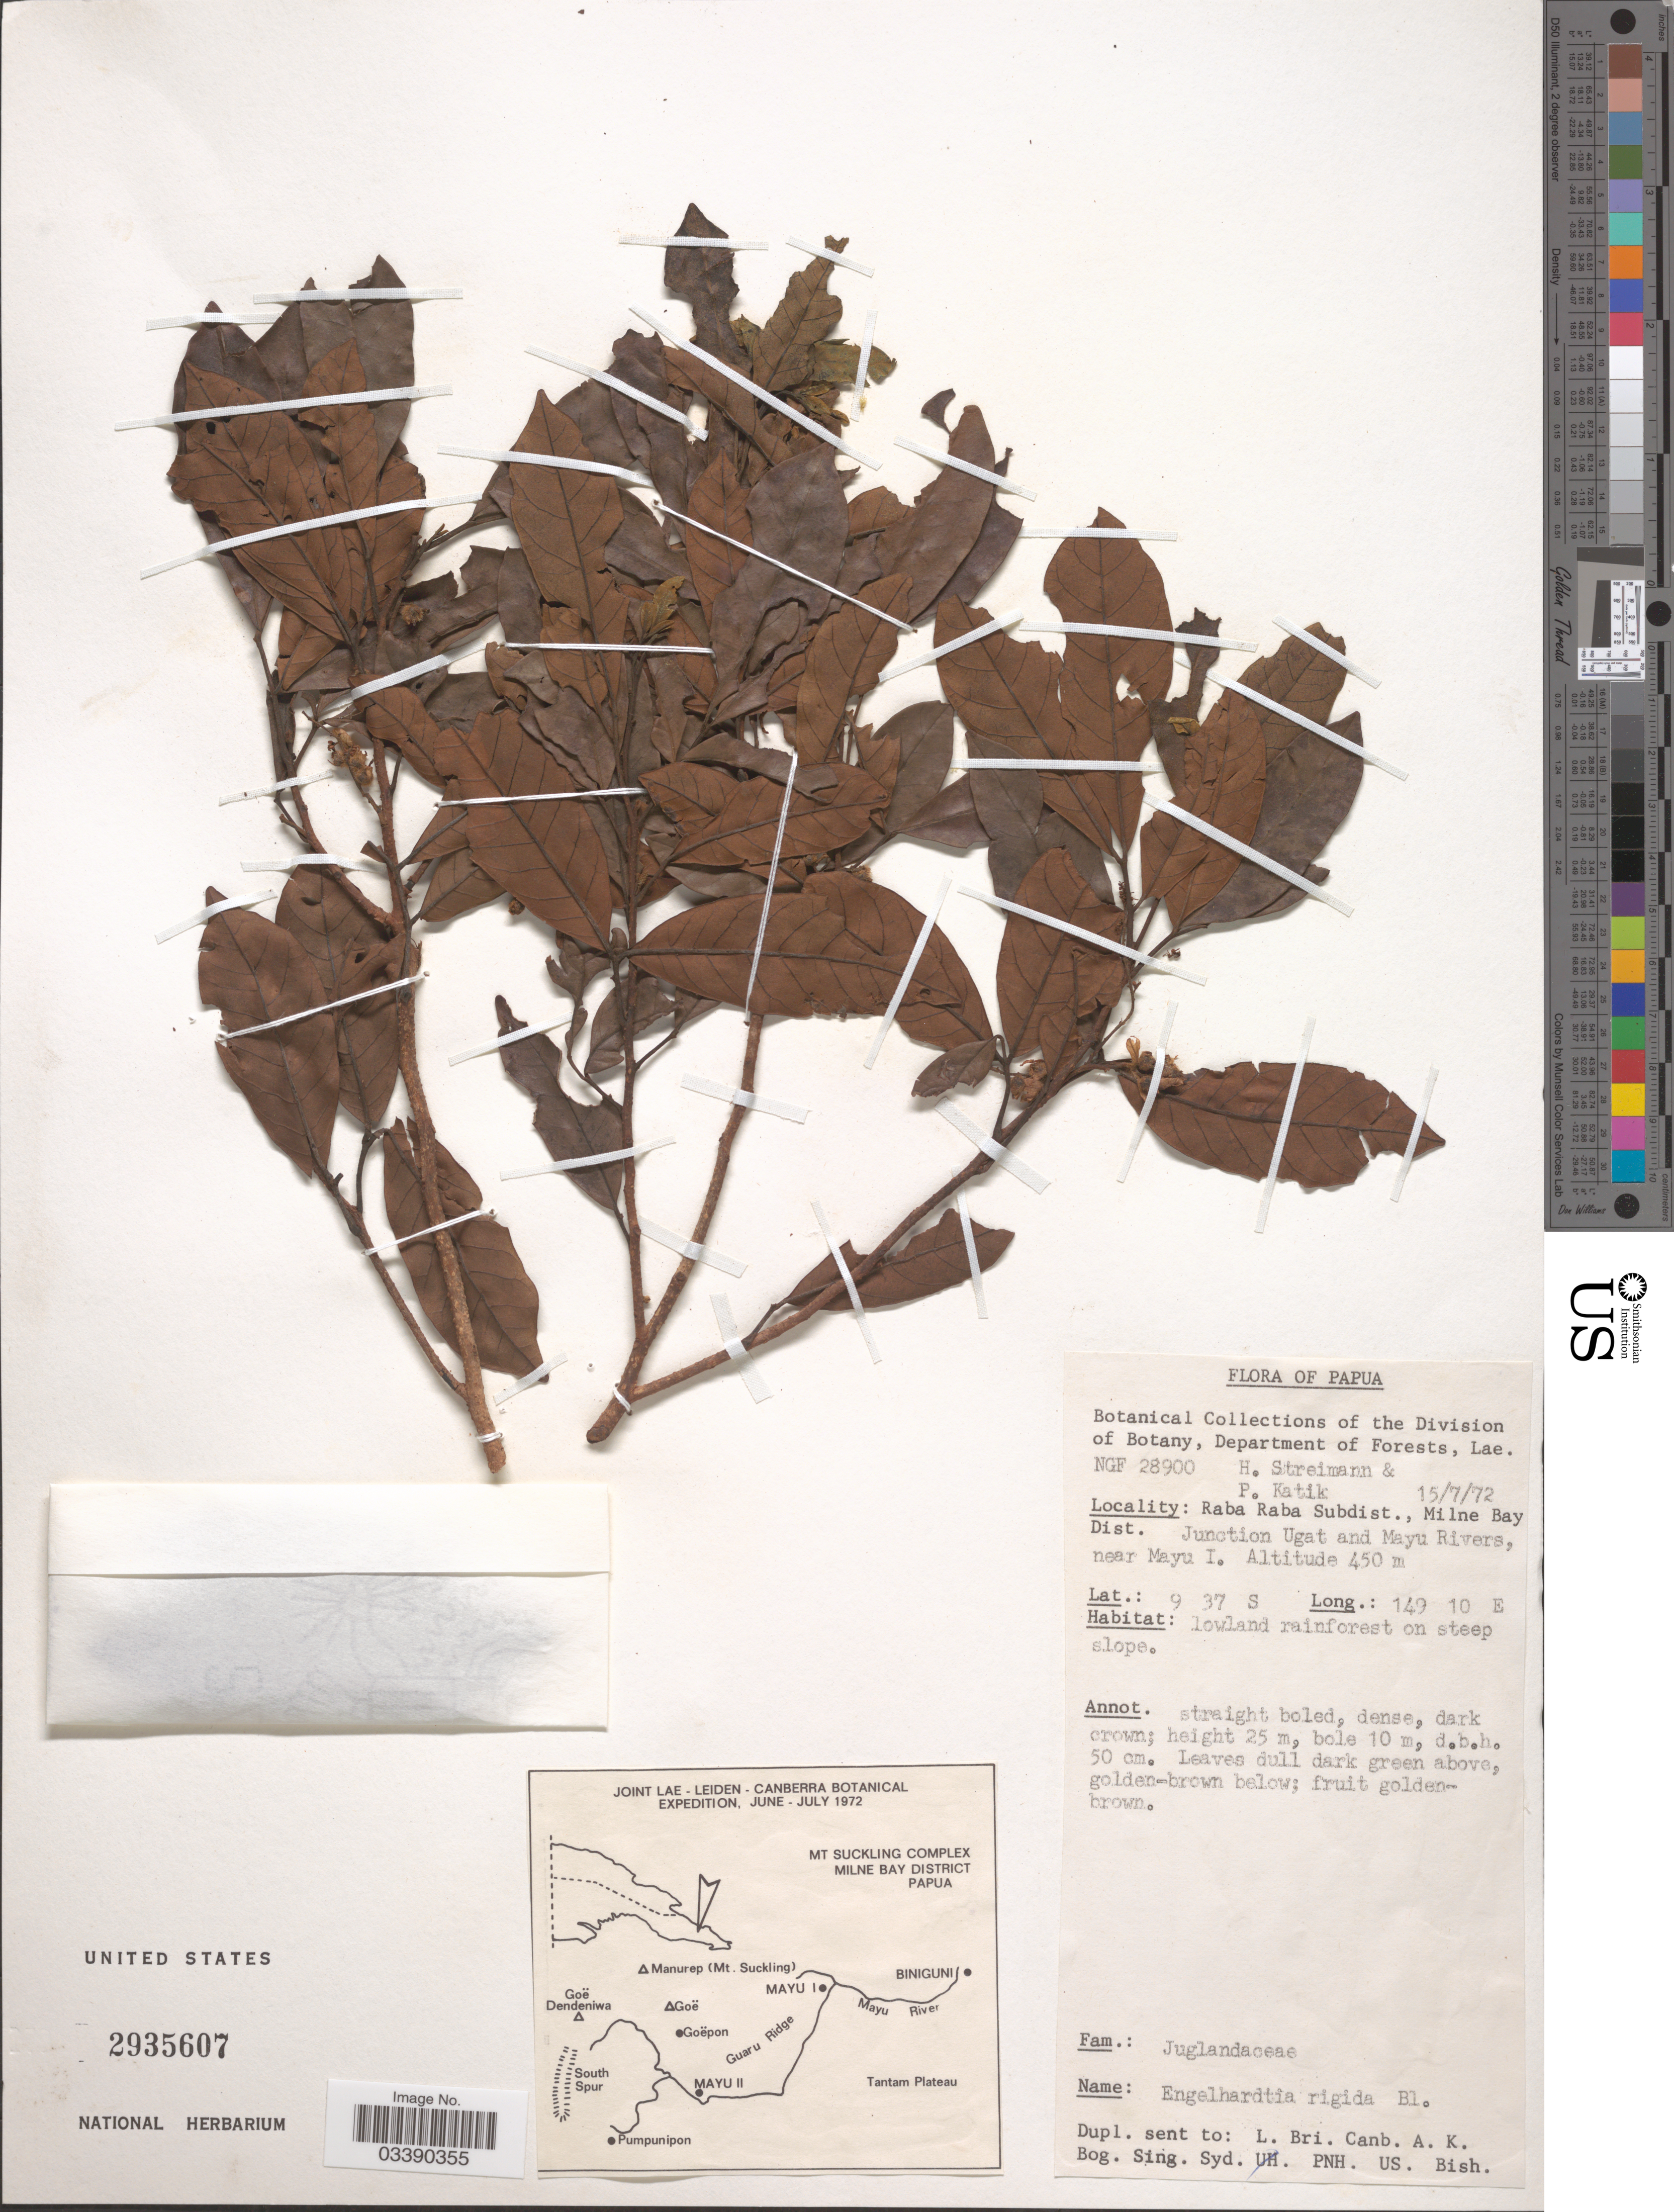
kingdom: Plantae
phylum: Tracheophyta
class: Magnoliopsida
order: Fagales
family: Juglandaceae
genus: Engelhardia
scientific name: Engelhardia rigida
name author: Blume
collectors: H. Streimann & P. Katik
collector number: NGF 28900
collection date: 1972-07-15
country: Papua New Guinea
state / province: Milne Bay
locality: Papua. Raba Raba Subdist., Milne Bay Dist. Junction Ugat and Mayu Rivers, near Mayu I.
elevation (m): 450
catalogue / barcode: US 2935607